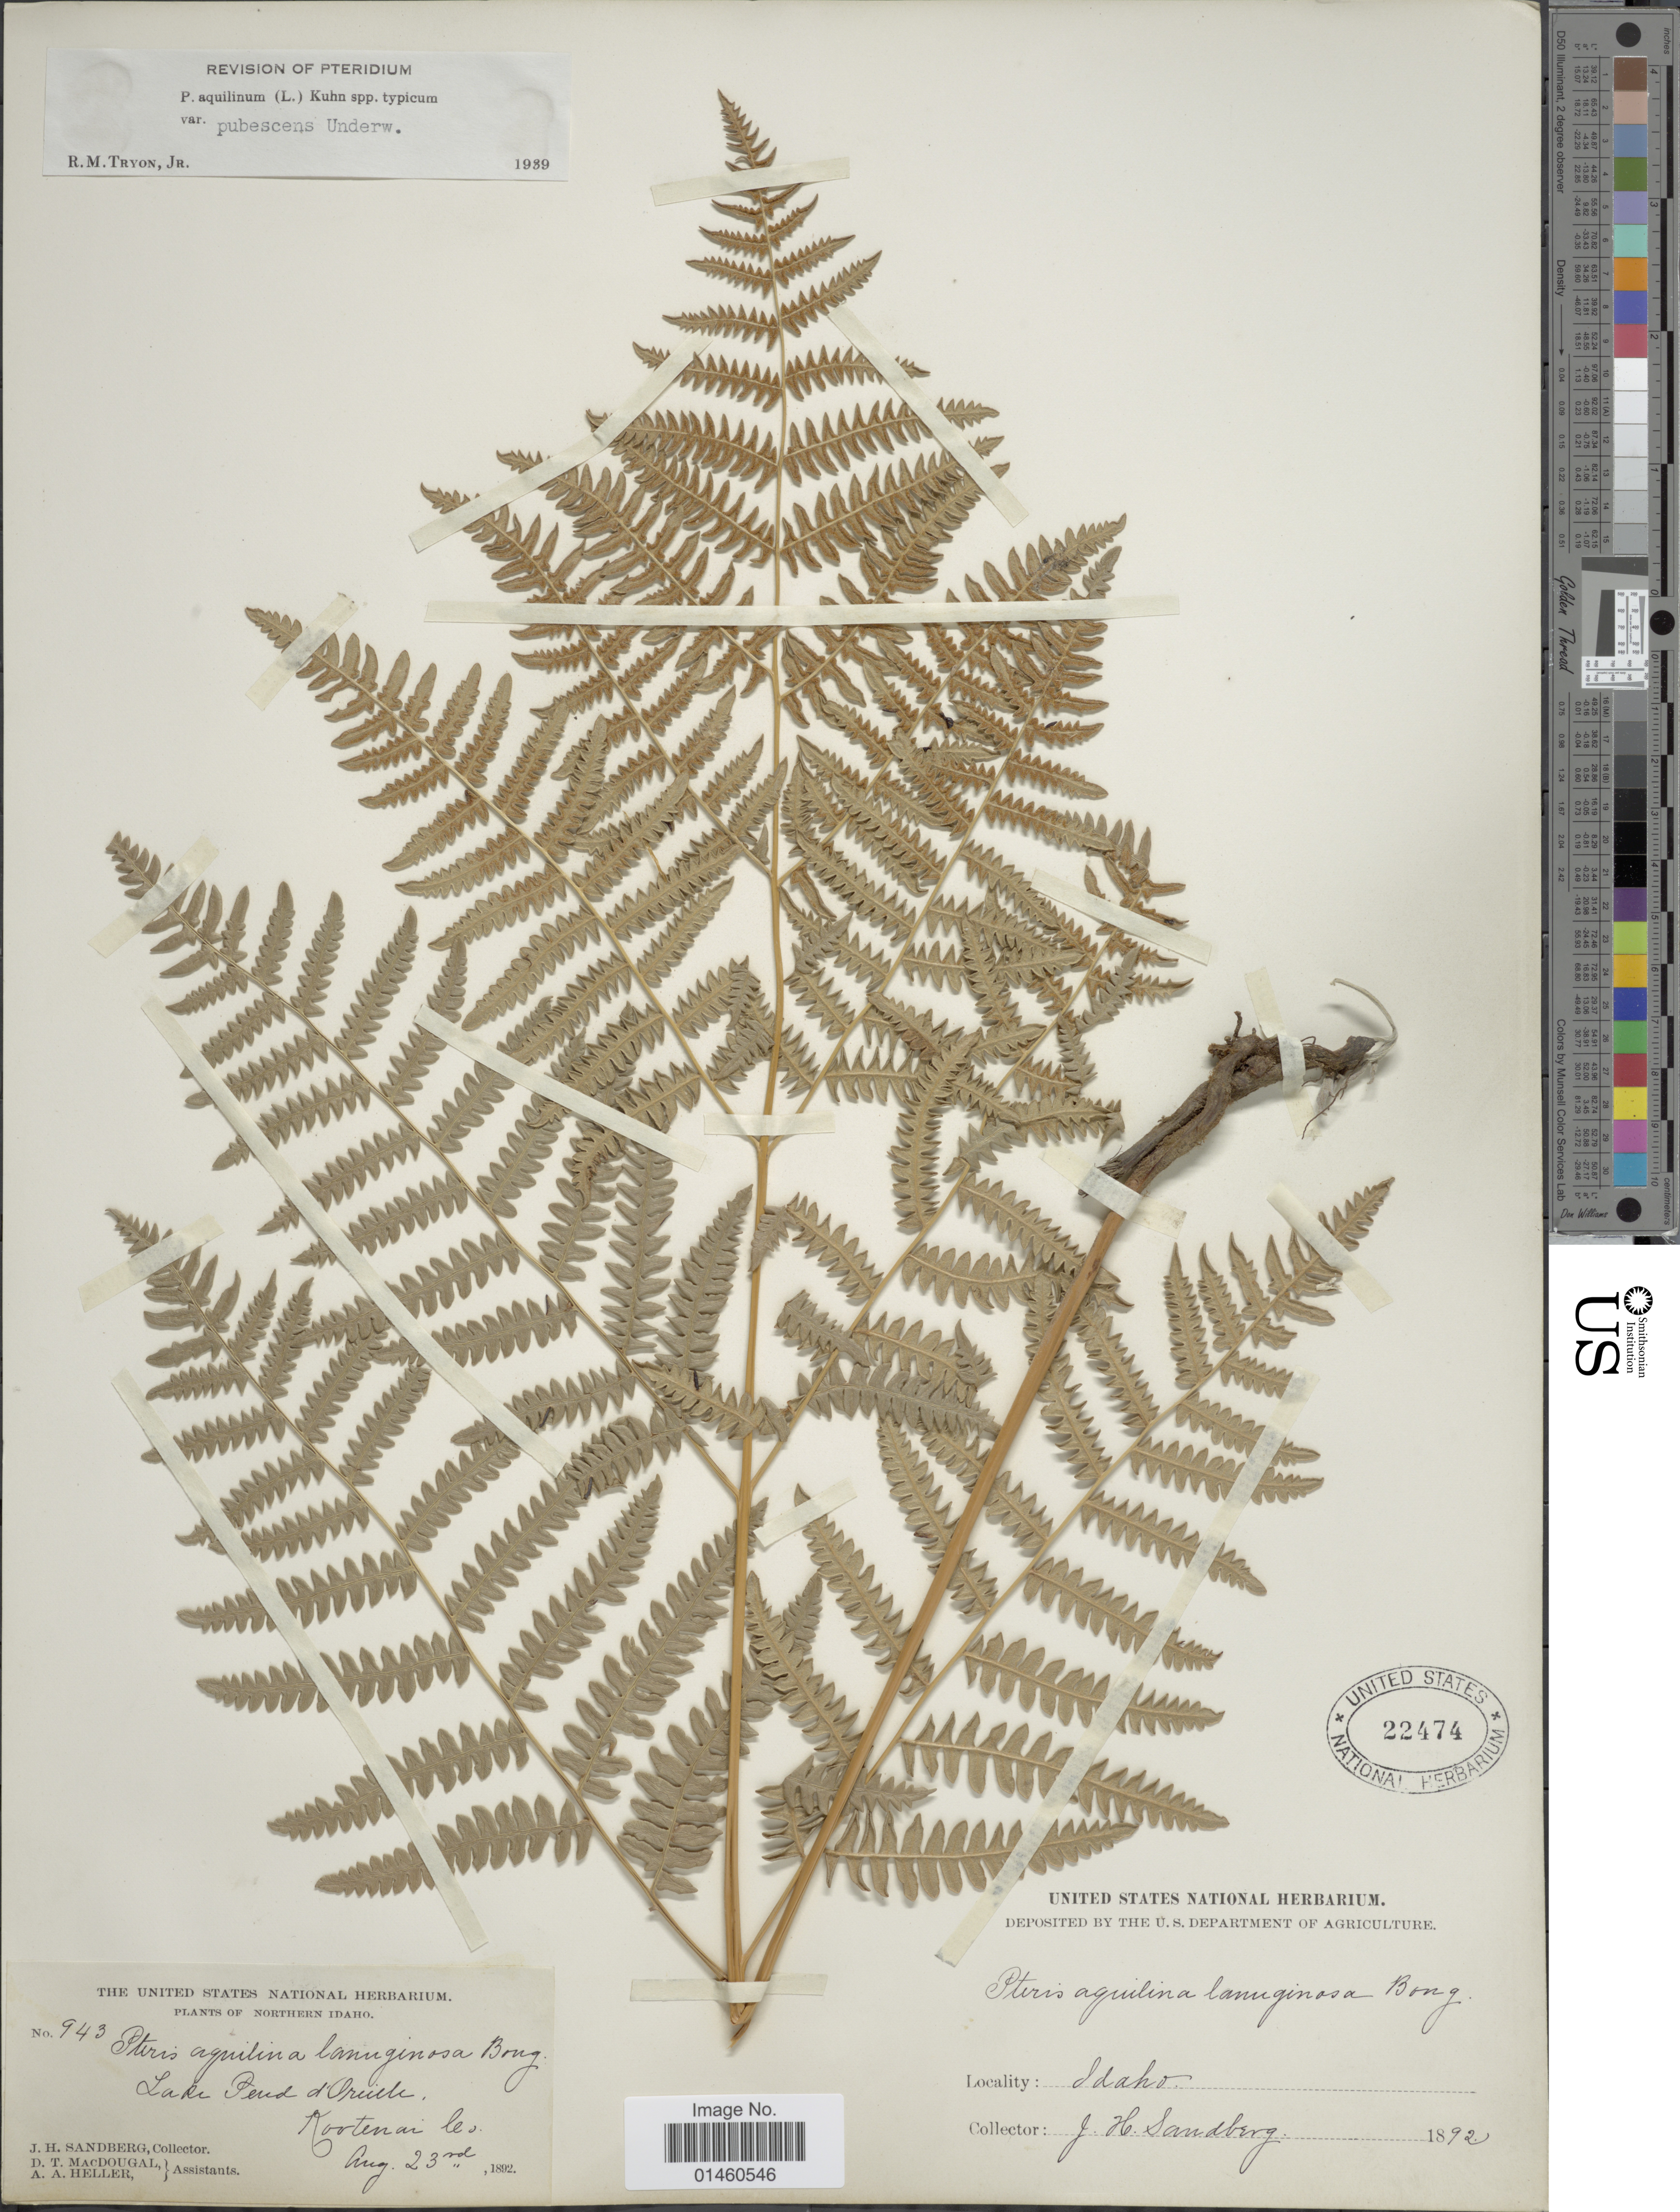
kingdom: Plantae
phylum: Tracheophyta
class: Polypodiopsida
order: Polypodiales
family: Dennstaedtiaceae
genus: Pteridium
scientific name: Pteridium pubescens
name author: (Underw.) Christenh.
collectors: J. H. Sandberg, D. T. MacDougal & A. A. Heller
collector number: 943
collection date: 1892-08-23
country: United States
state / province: Idaho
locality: Northern Idaho, Lake Pend d'Oreille. Koortenai co.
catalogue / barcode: US 22474